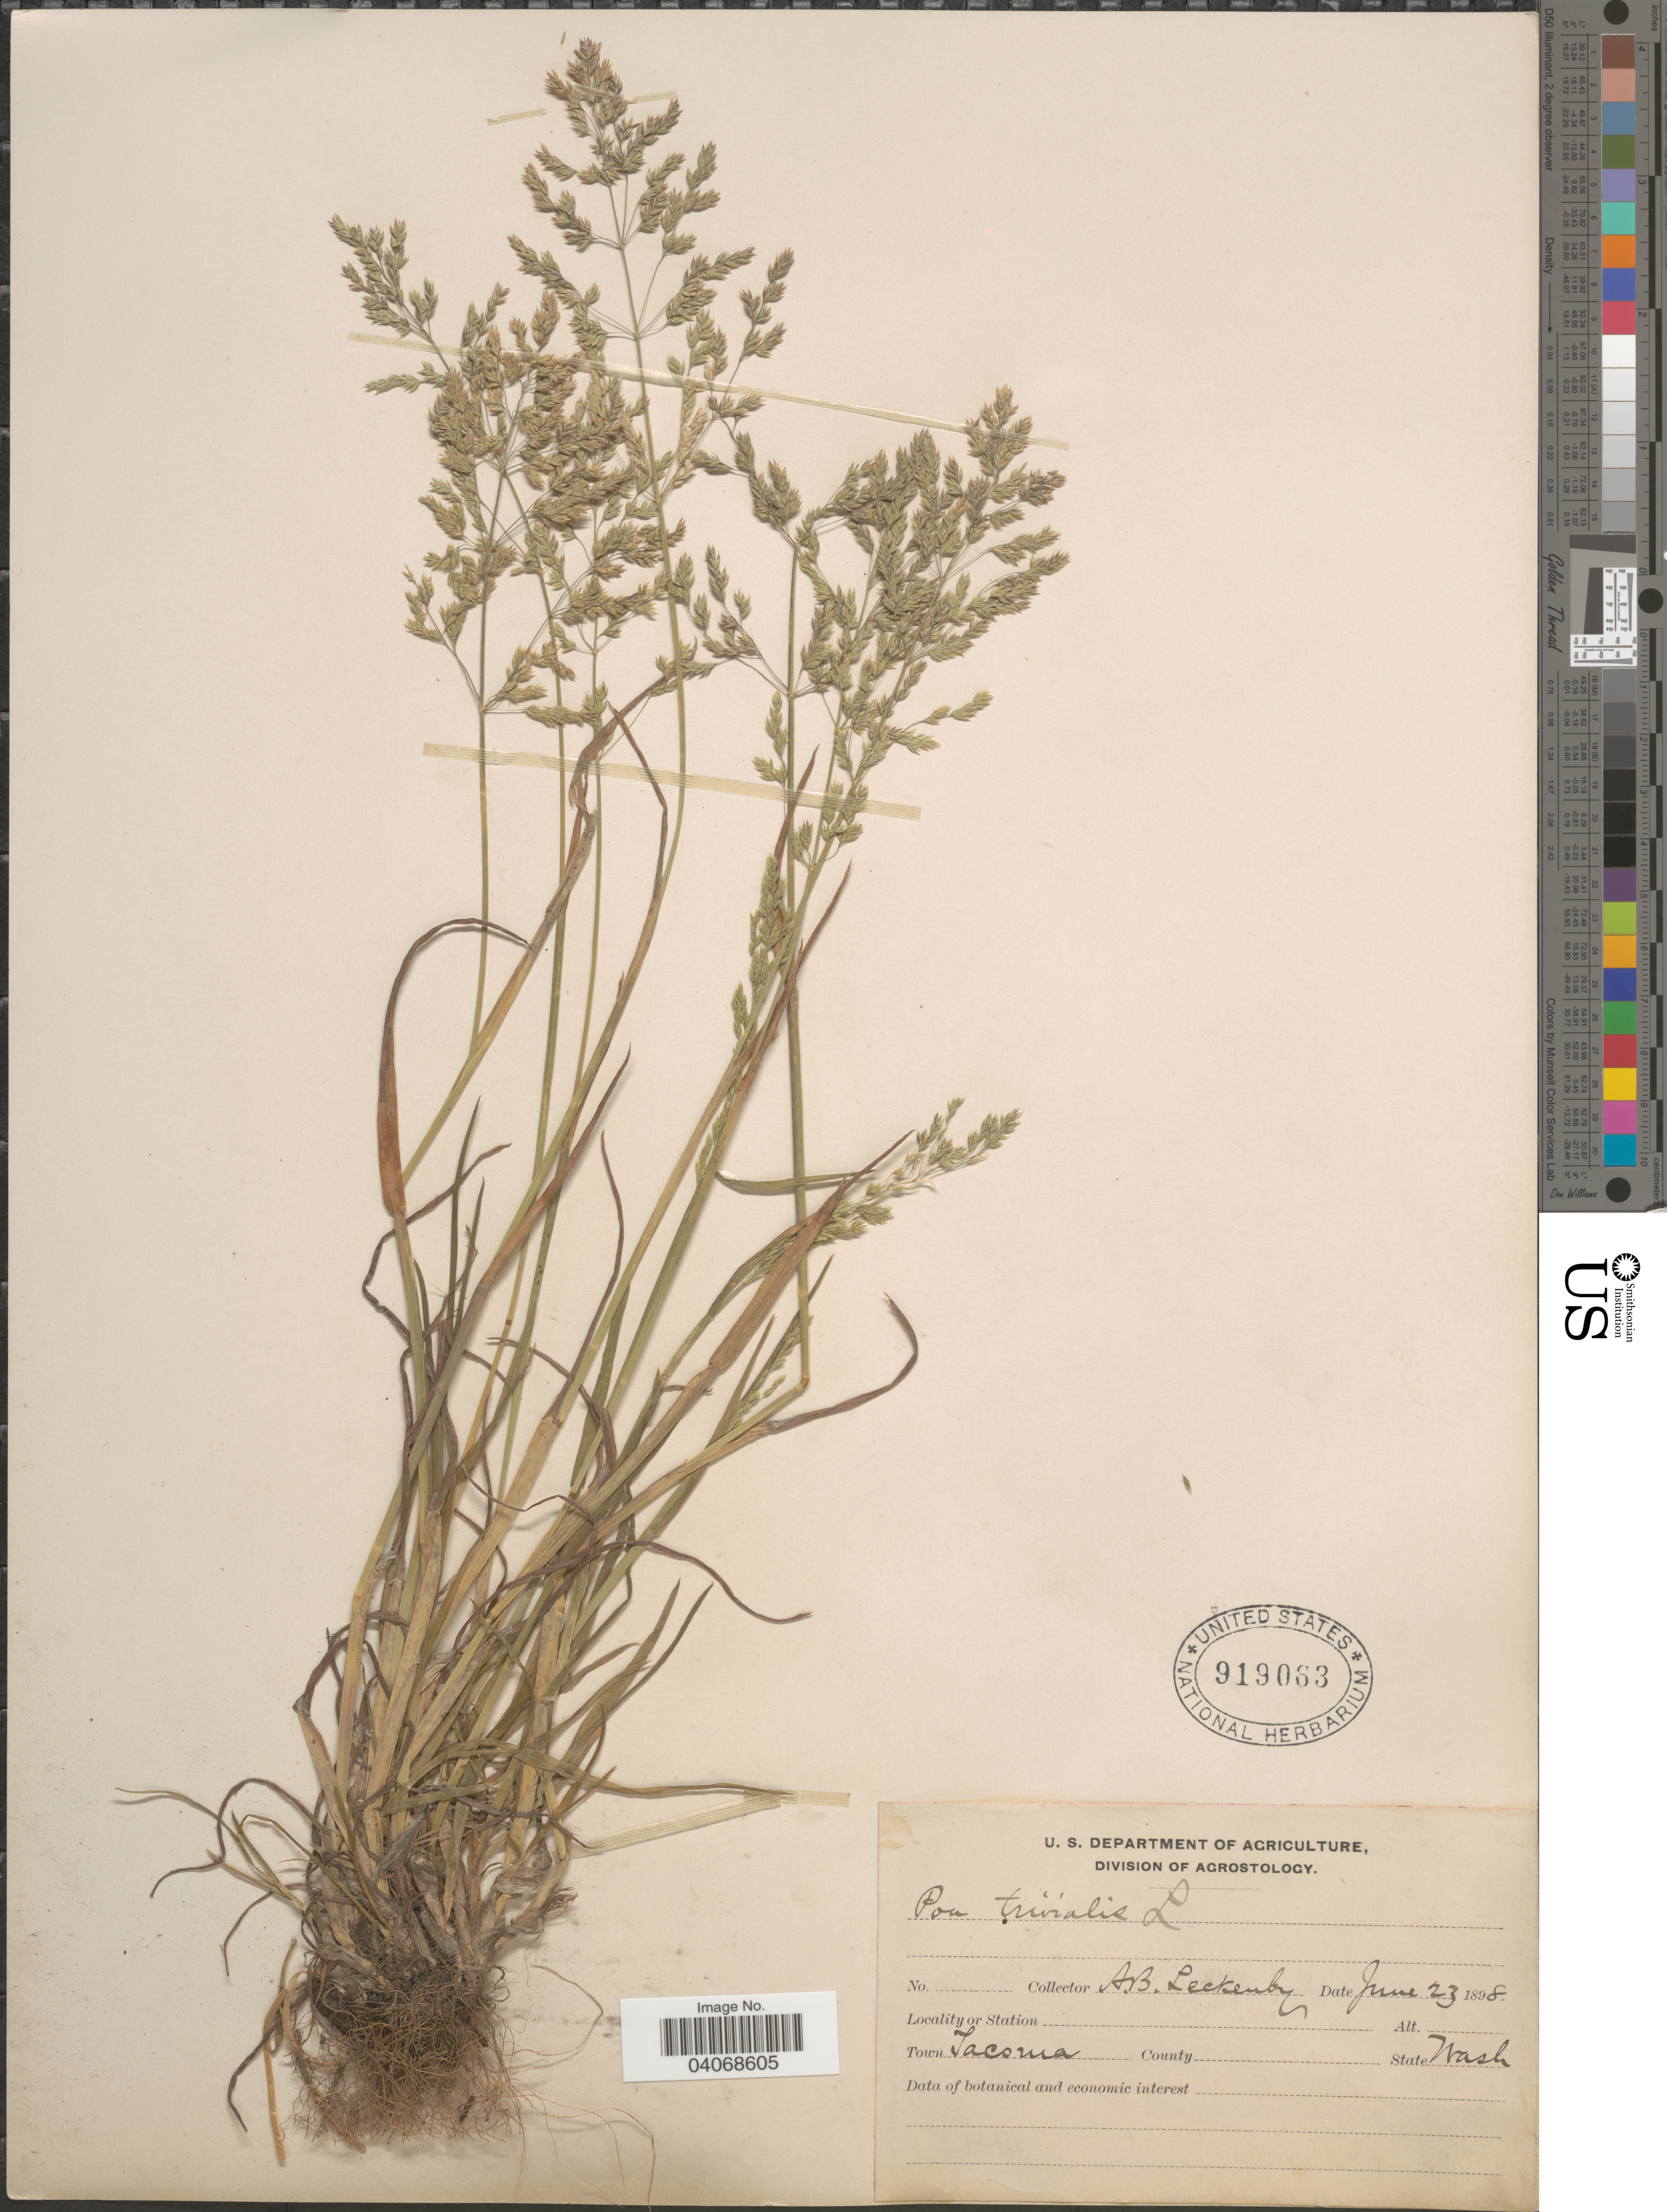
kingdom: Plantae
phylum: Tracheophyta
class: Liliopsida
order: Poales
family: Poaceae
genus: Poa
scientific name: Poa trivialis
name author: L.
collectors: A. Leckenby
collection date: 1898-06-23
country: United States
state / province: Washington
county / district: Pierce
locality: Town Tacoma.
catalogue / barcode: US 919063